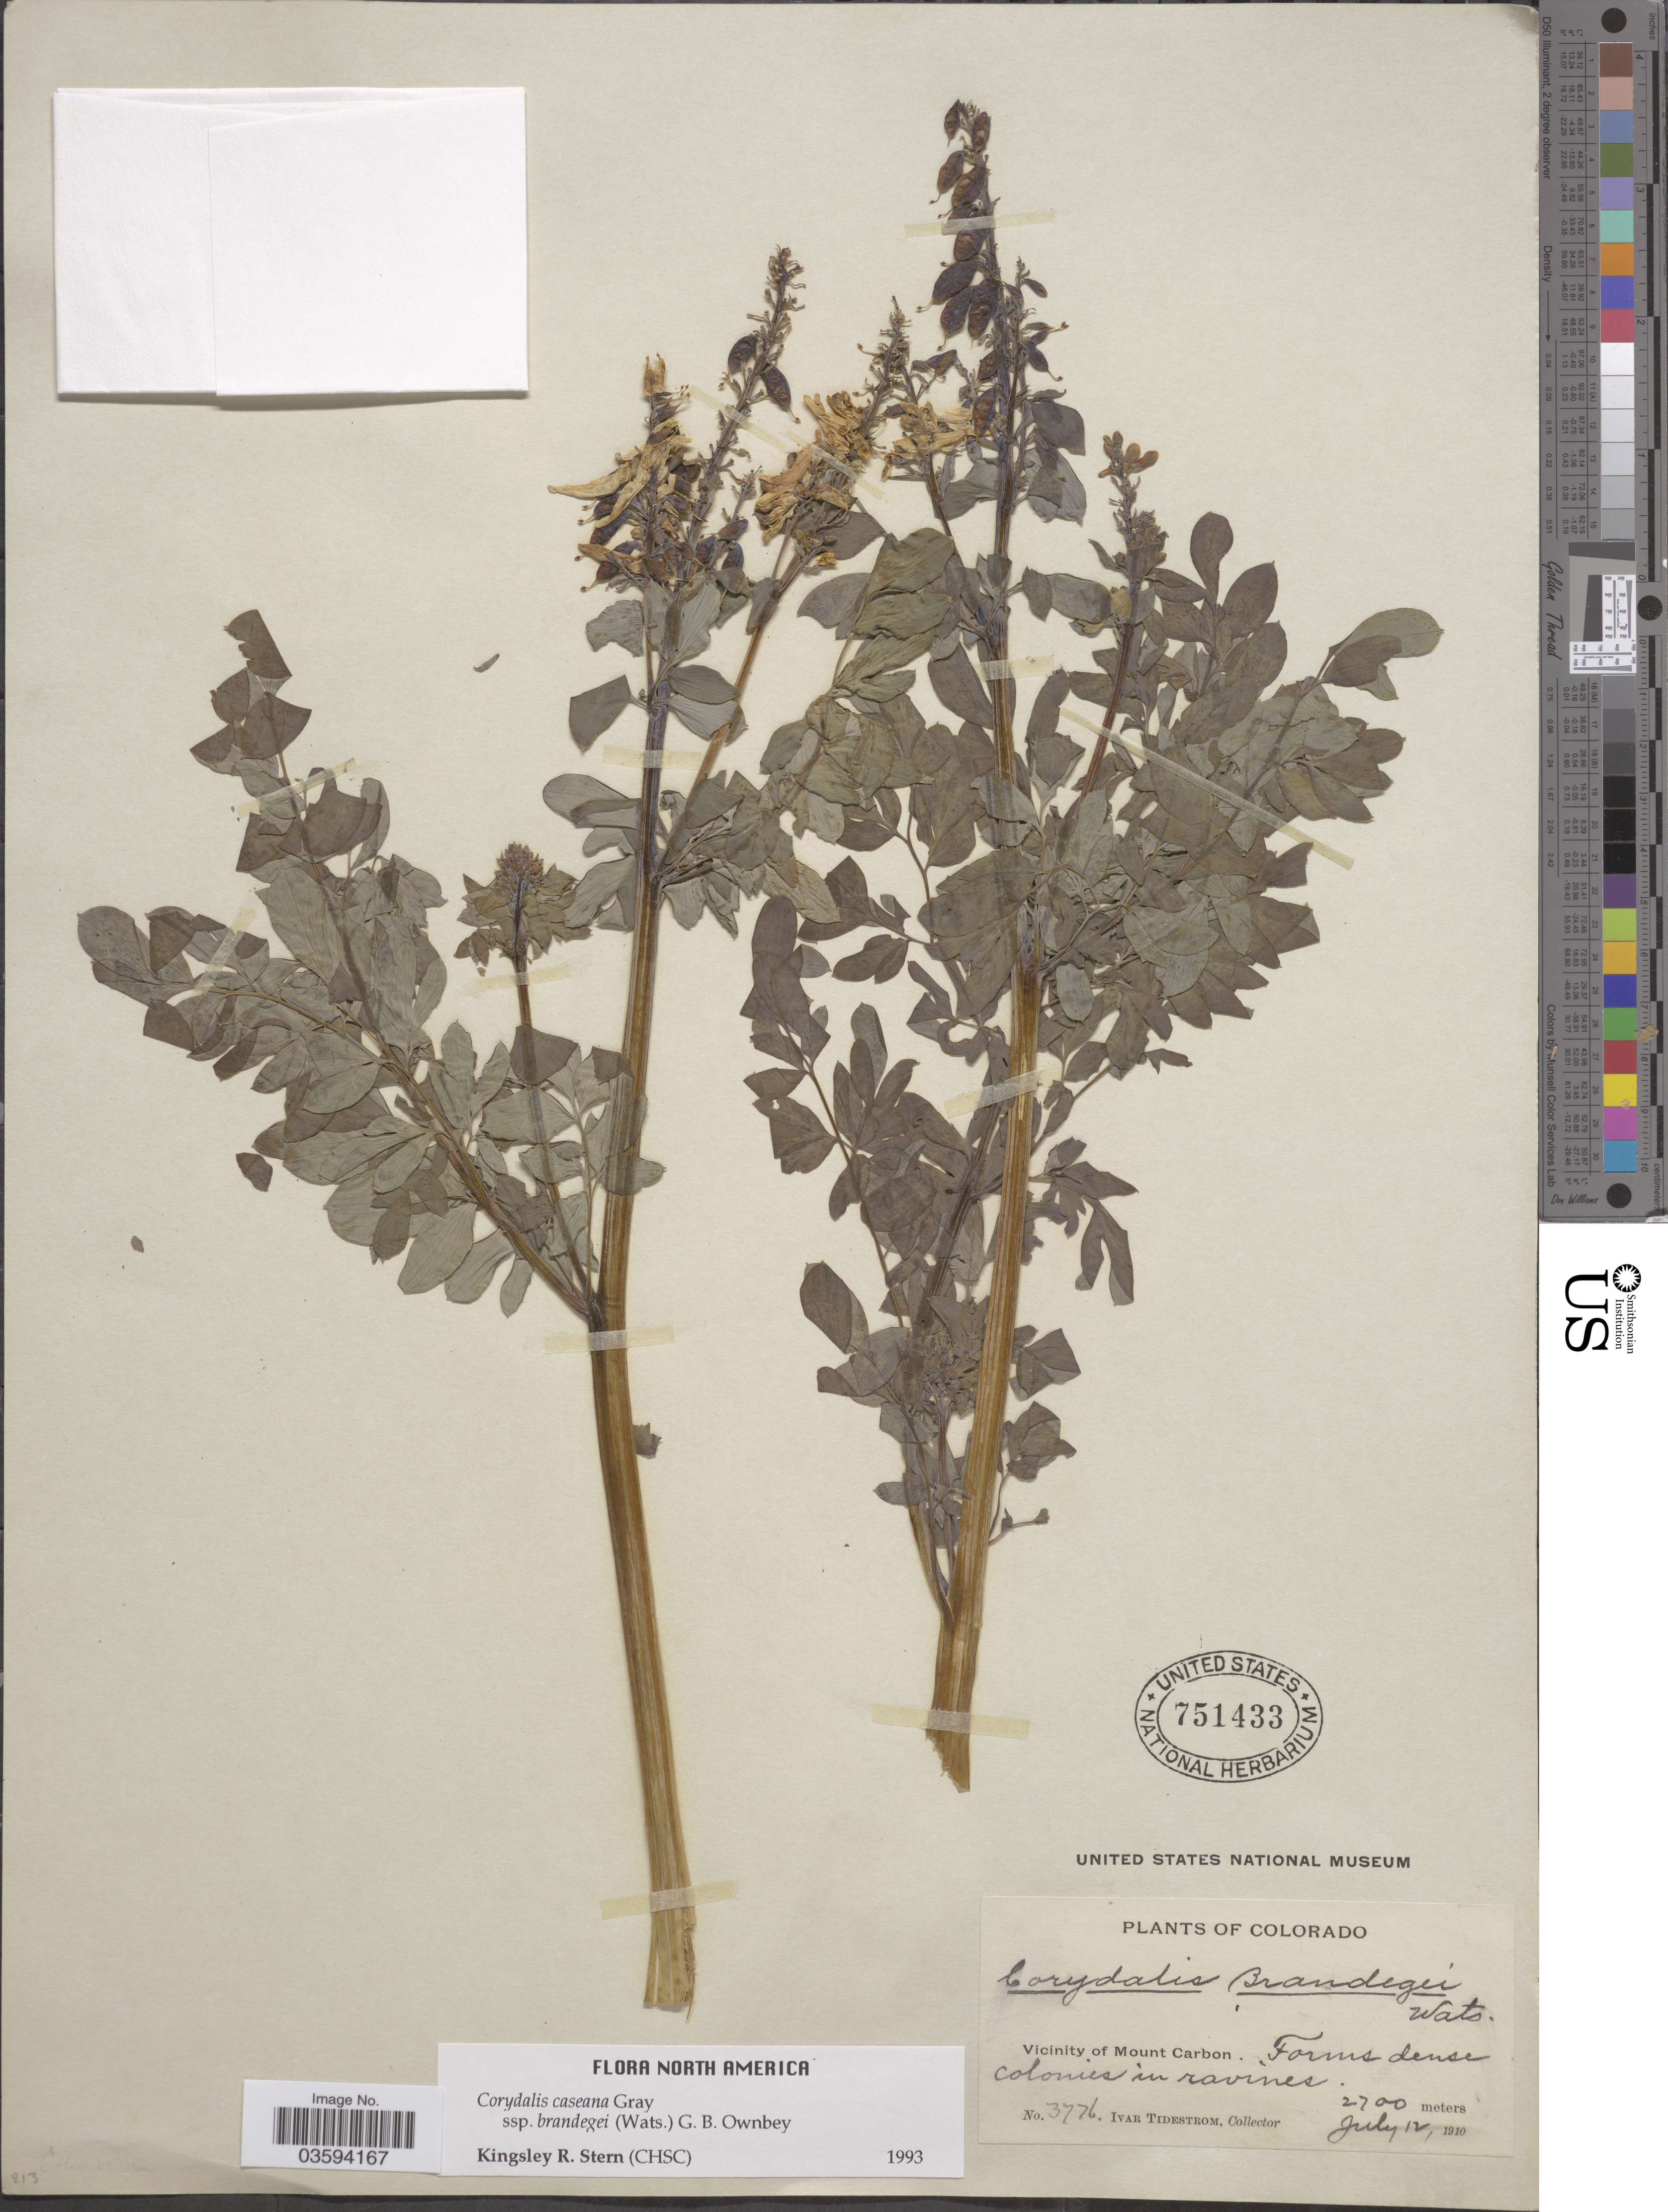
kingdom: Plantae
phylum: Tracheophyta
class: Magnoliopsida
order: Ranunculales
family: Papaveraceae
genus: Corydalis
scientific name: Corydalis caseana subsp. brandegeei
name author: (S. Watson) G.B. Ownbey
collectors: I. F. Tidestrom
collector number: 3776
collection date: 1910-07-12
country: United States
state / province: Colorado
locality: Vicinity of Mount Carbon. Forms dense colonies in ravines.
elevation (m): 2700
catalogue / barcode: US 751433